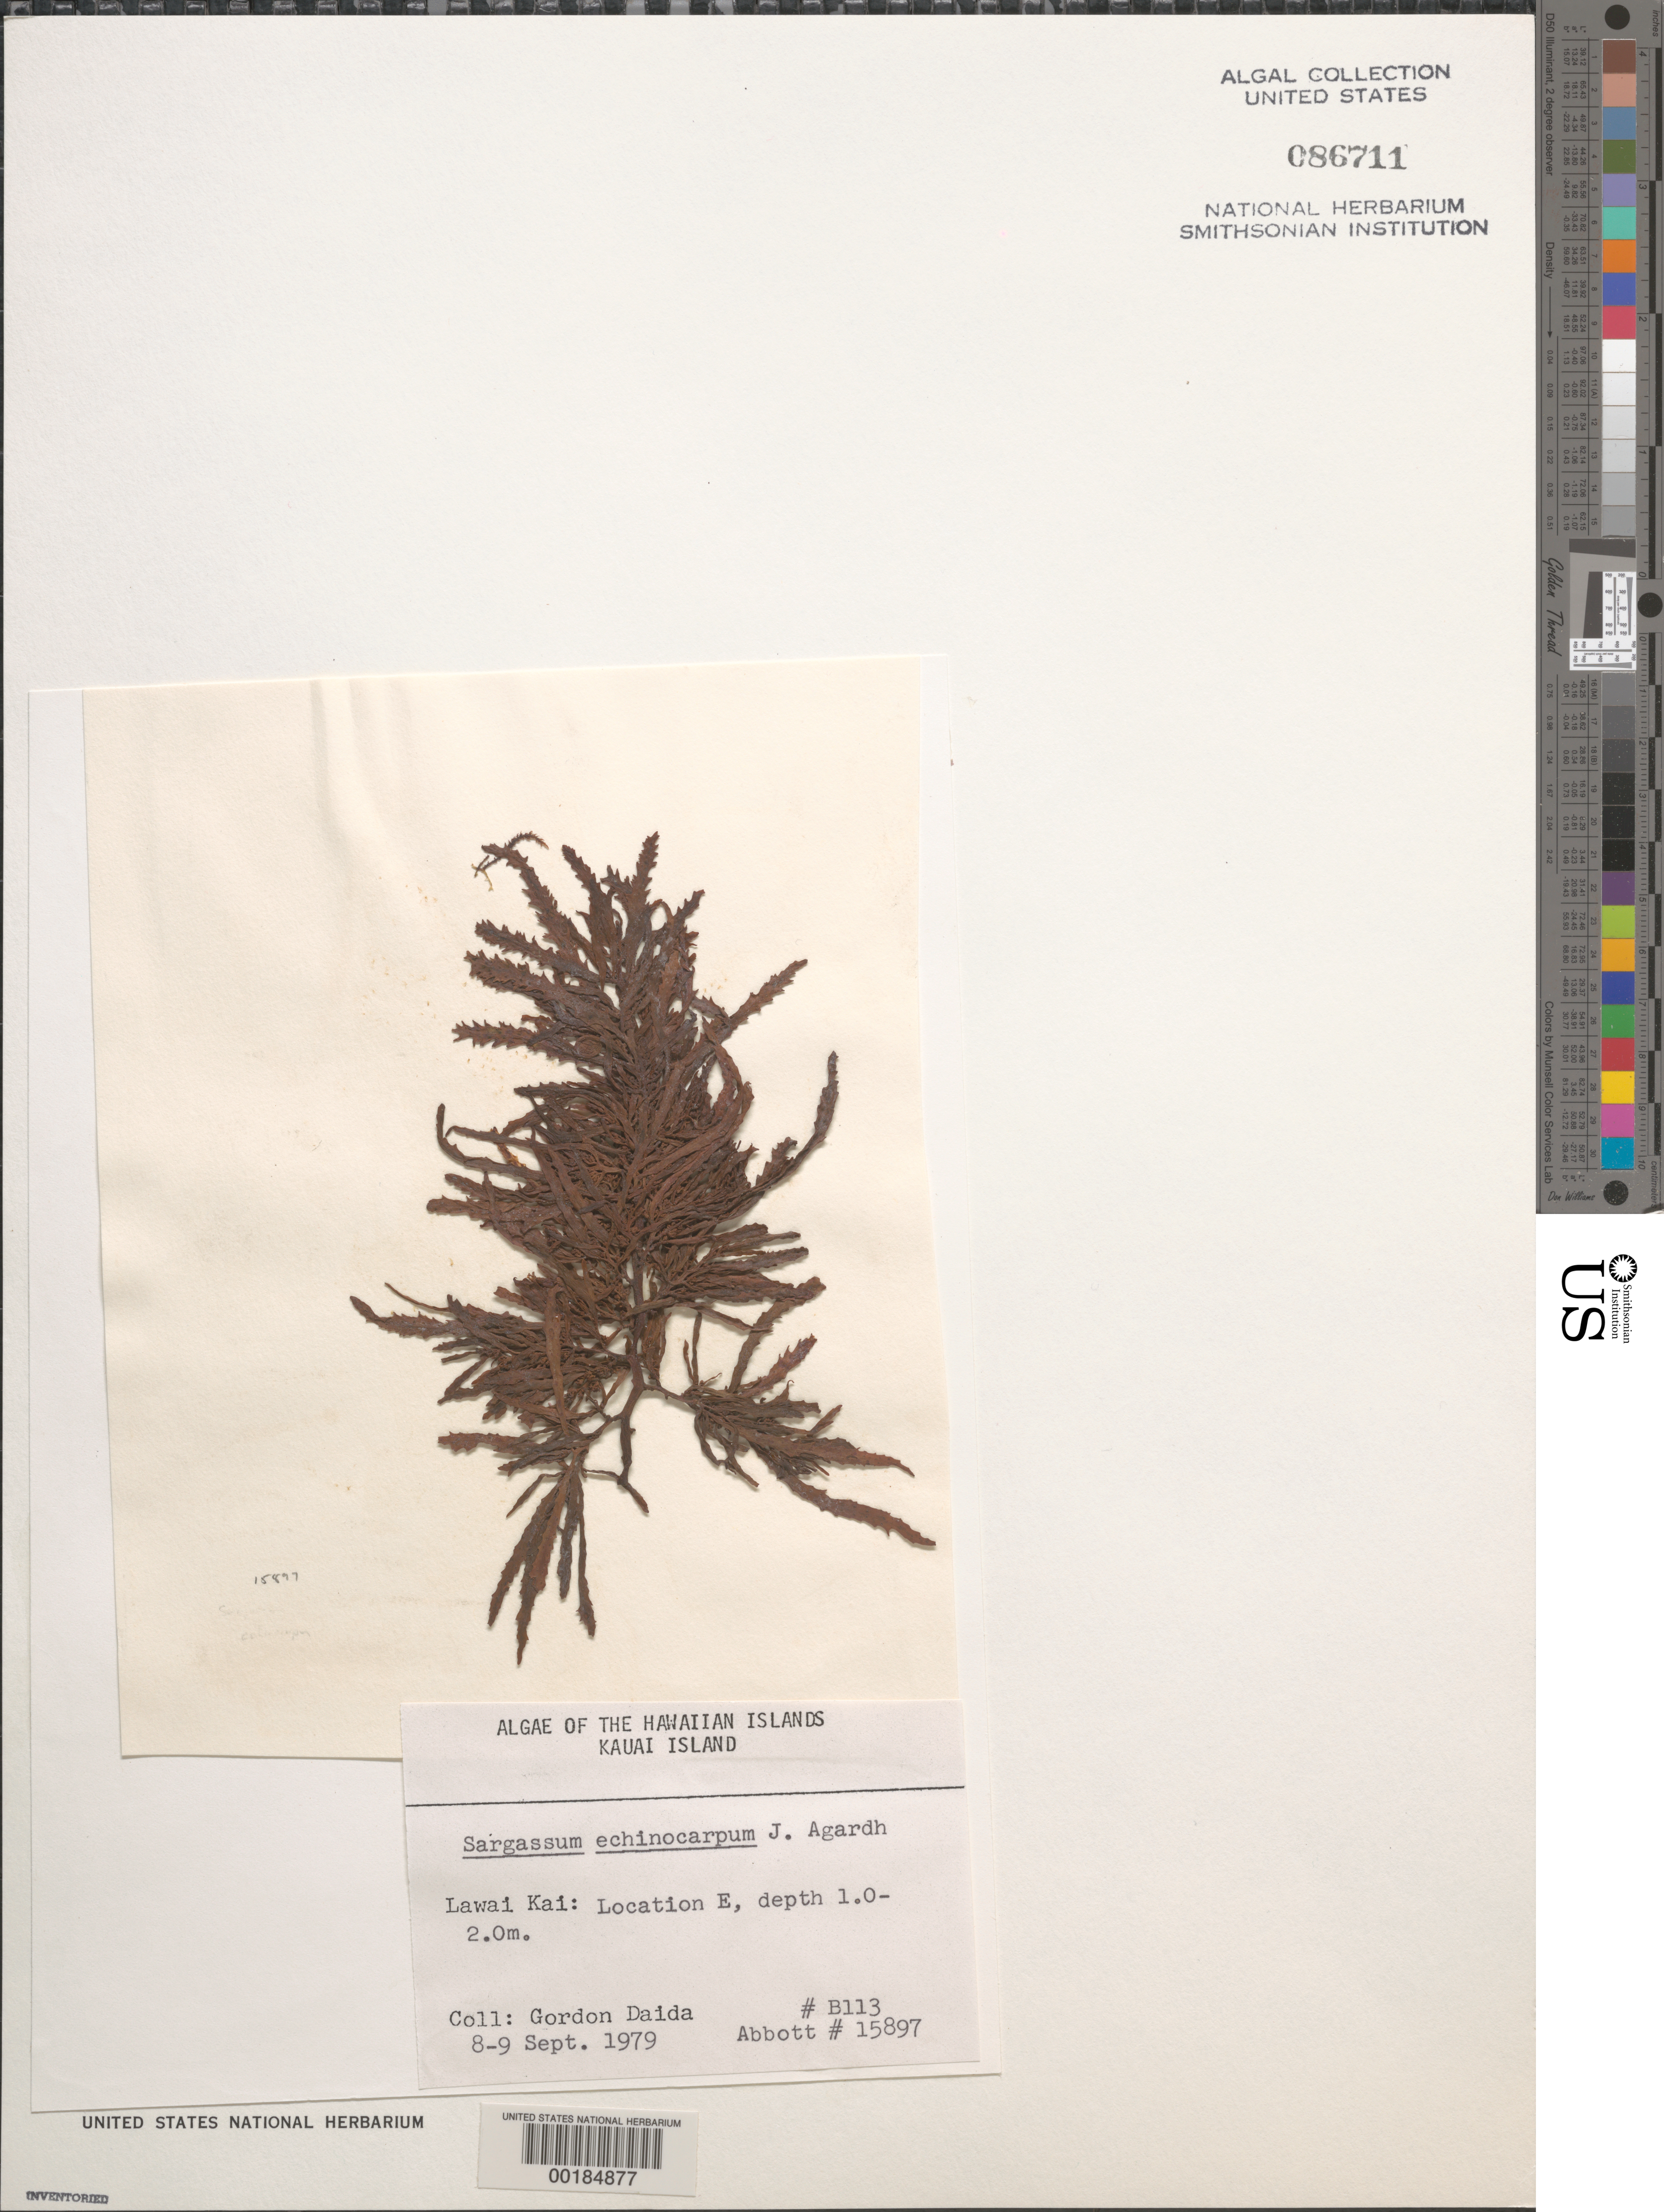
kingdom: Chromista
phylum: Ochrophyta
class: Phaeophyceae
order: Fucales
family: Sargassaceae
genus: Sargassum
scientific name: Sargassum aquifolium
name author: (Turner) C. Agardh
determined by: Algae name updating Project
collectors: G. Daida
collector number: B113 & IAA 15897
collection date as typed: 08 Sep 1979 to 09 Sep 1979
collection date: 1979-09-08/1979-09-09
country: United States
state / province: Hawaii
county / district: Kaui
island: Kaua'i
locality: Lawai Kai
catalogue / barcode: US 86711